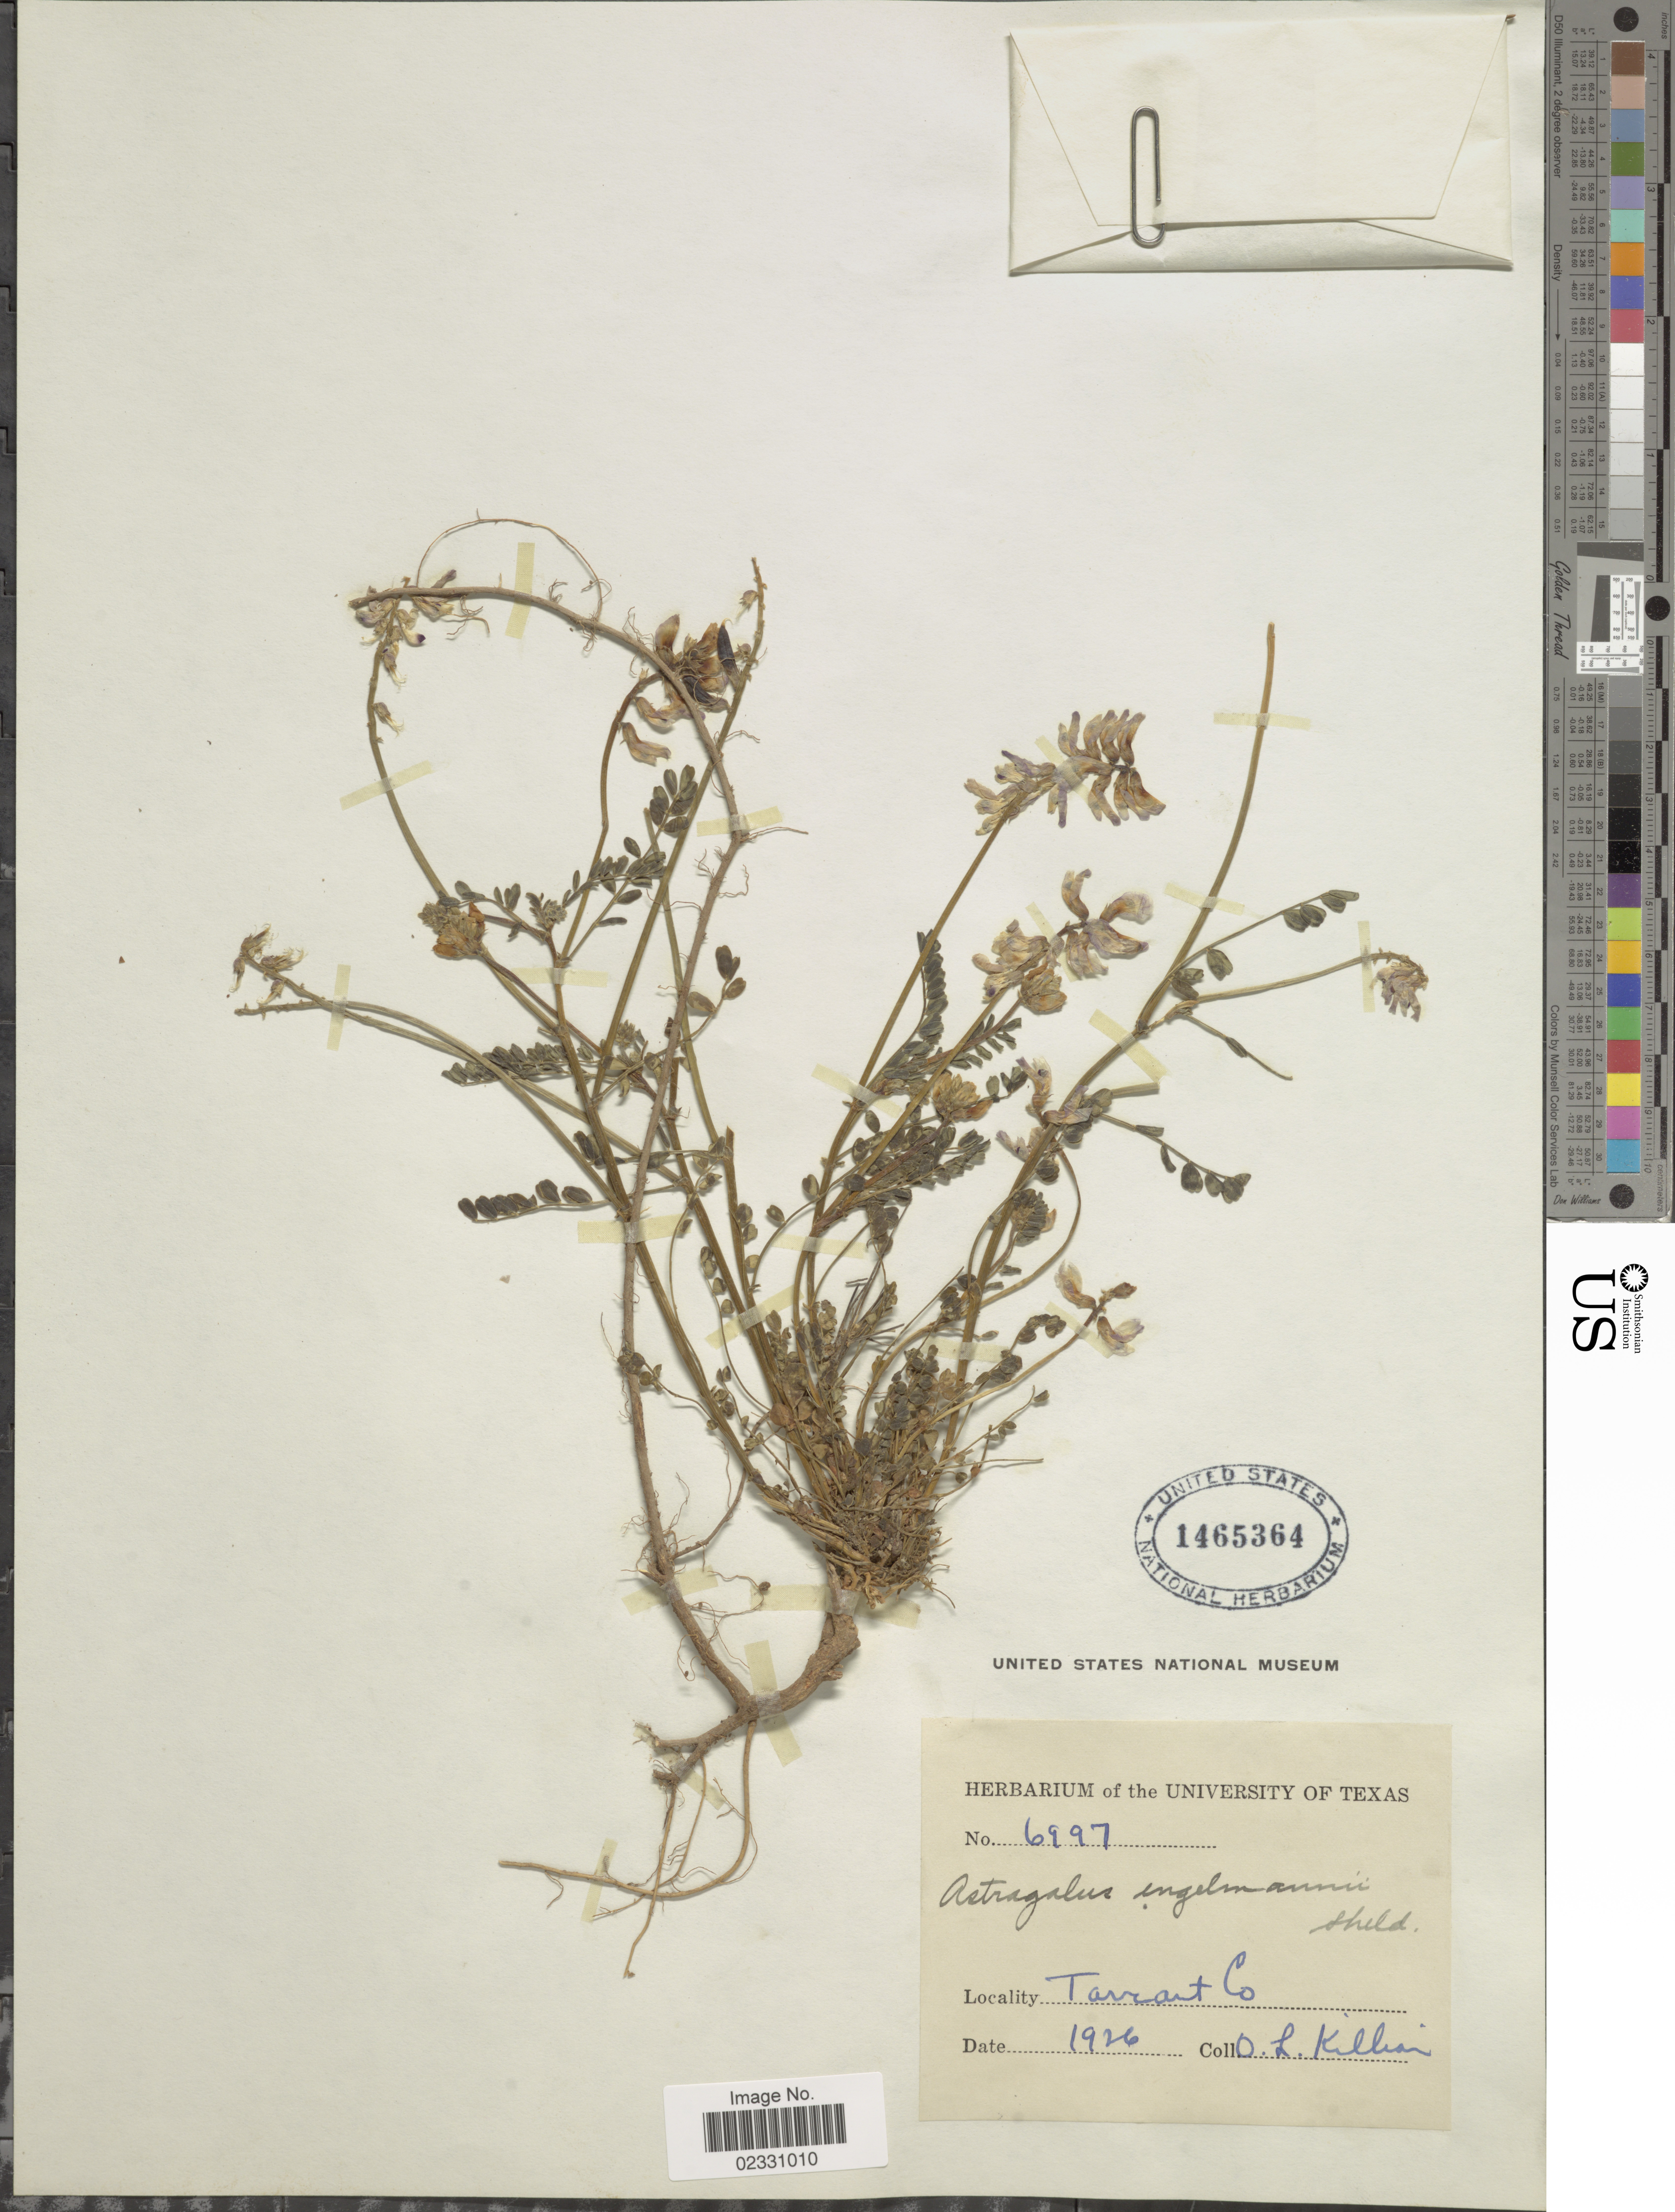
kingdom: Plantae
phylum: Tracheophyta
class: Magnoliopsida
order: Fabales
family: Fabaceae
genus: Astragalus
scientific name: Astragalus engelmanni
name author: E. Sheld.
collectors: O. Killian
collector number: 6997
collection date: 1926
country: United States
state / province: Texas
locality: Tarrant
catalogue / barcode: US 1465364